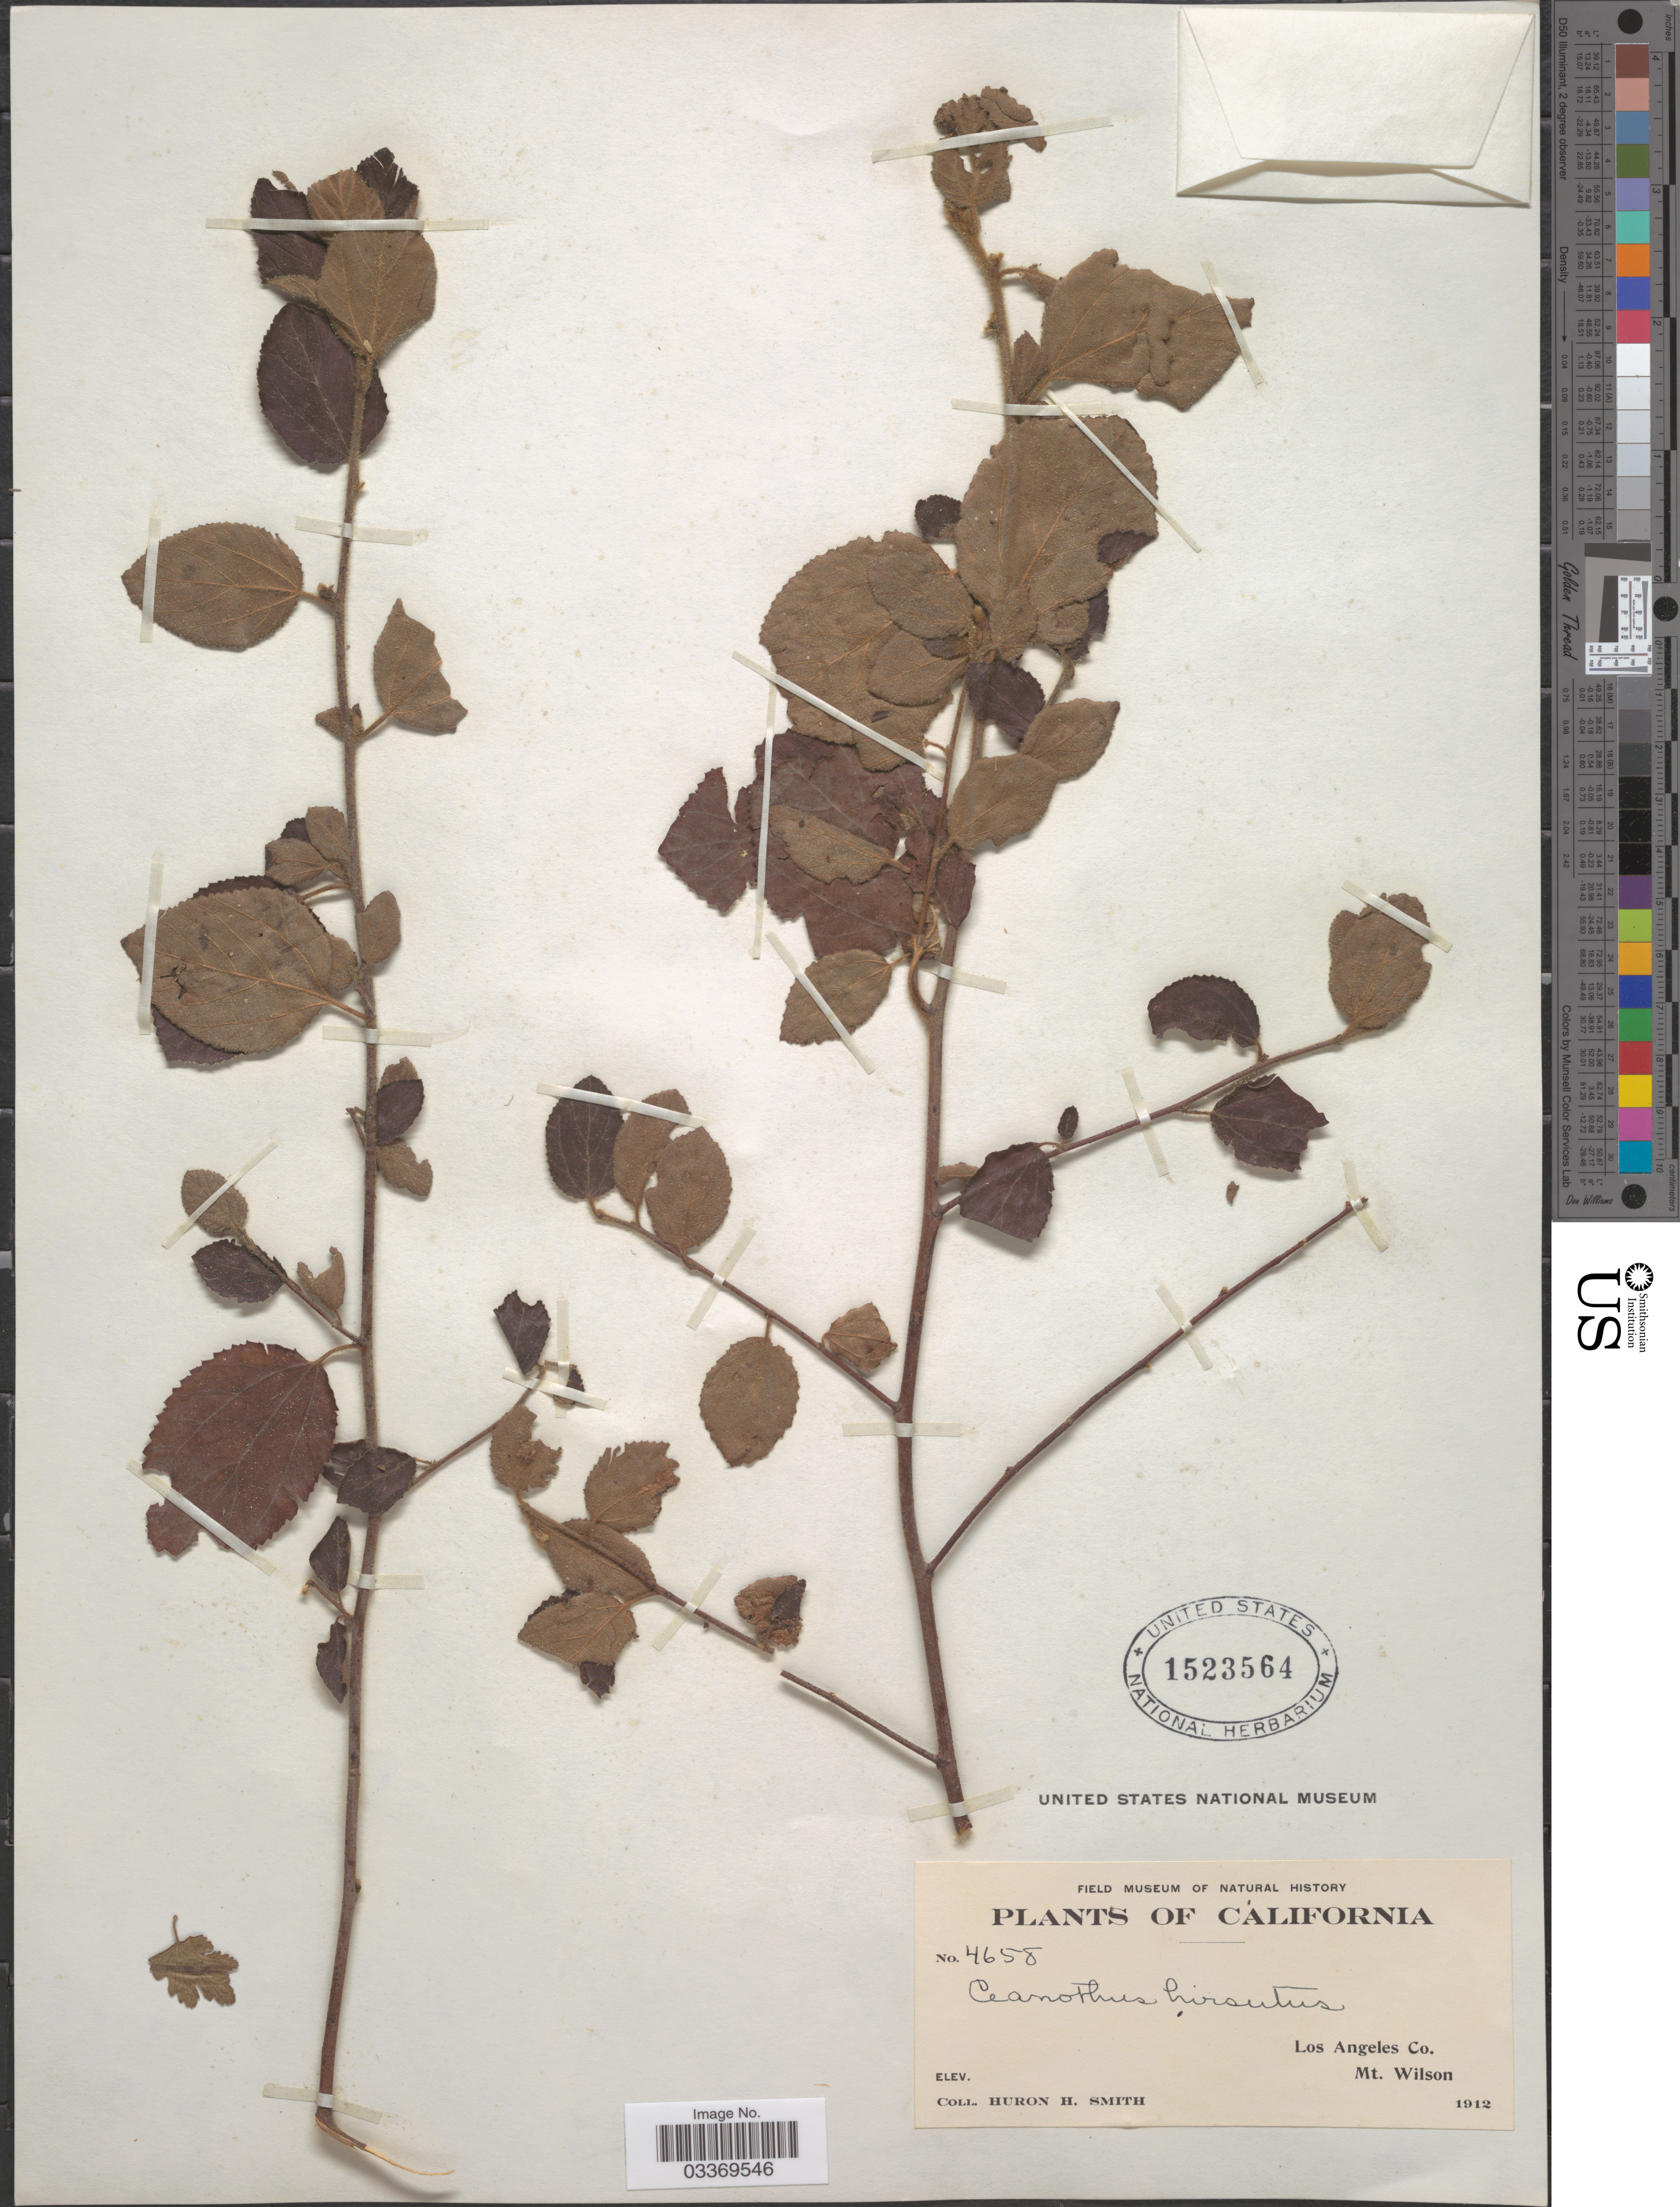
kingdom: Plantae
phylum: Tracheophyta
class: Magnoliopsida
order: Rosales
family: Rhamnaceae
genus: Ceanothus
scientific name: Ceanothus hirsutus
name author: Nutt.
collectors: Huron H. Smith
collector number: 4658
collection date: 1912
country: United States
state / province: California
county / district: Los Angeles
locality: Los Angeles Co. Mt. Wilson.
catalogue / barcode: US 1523564